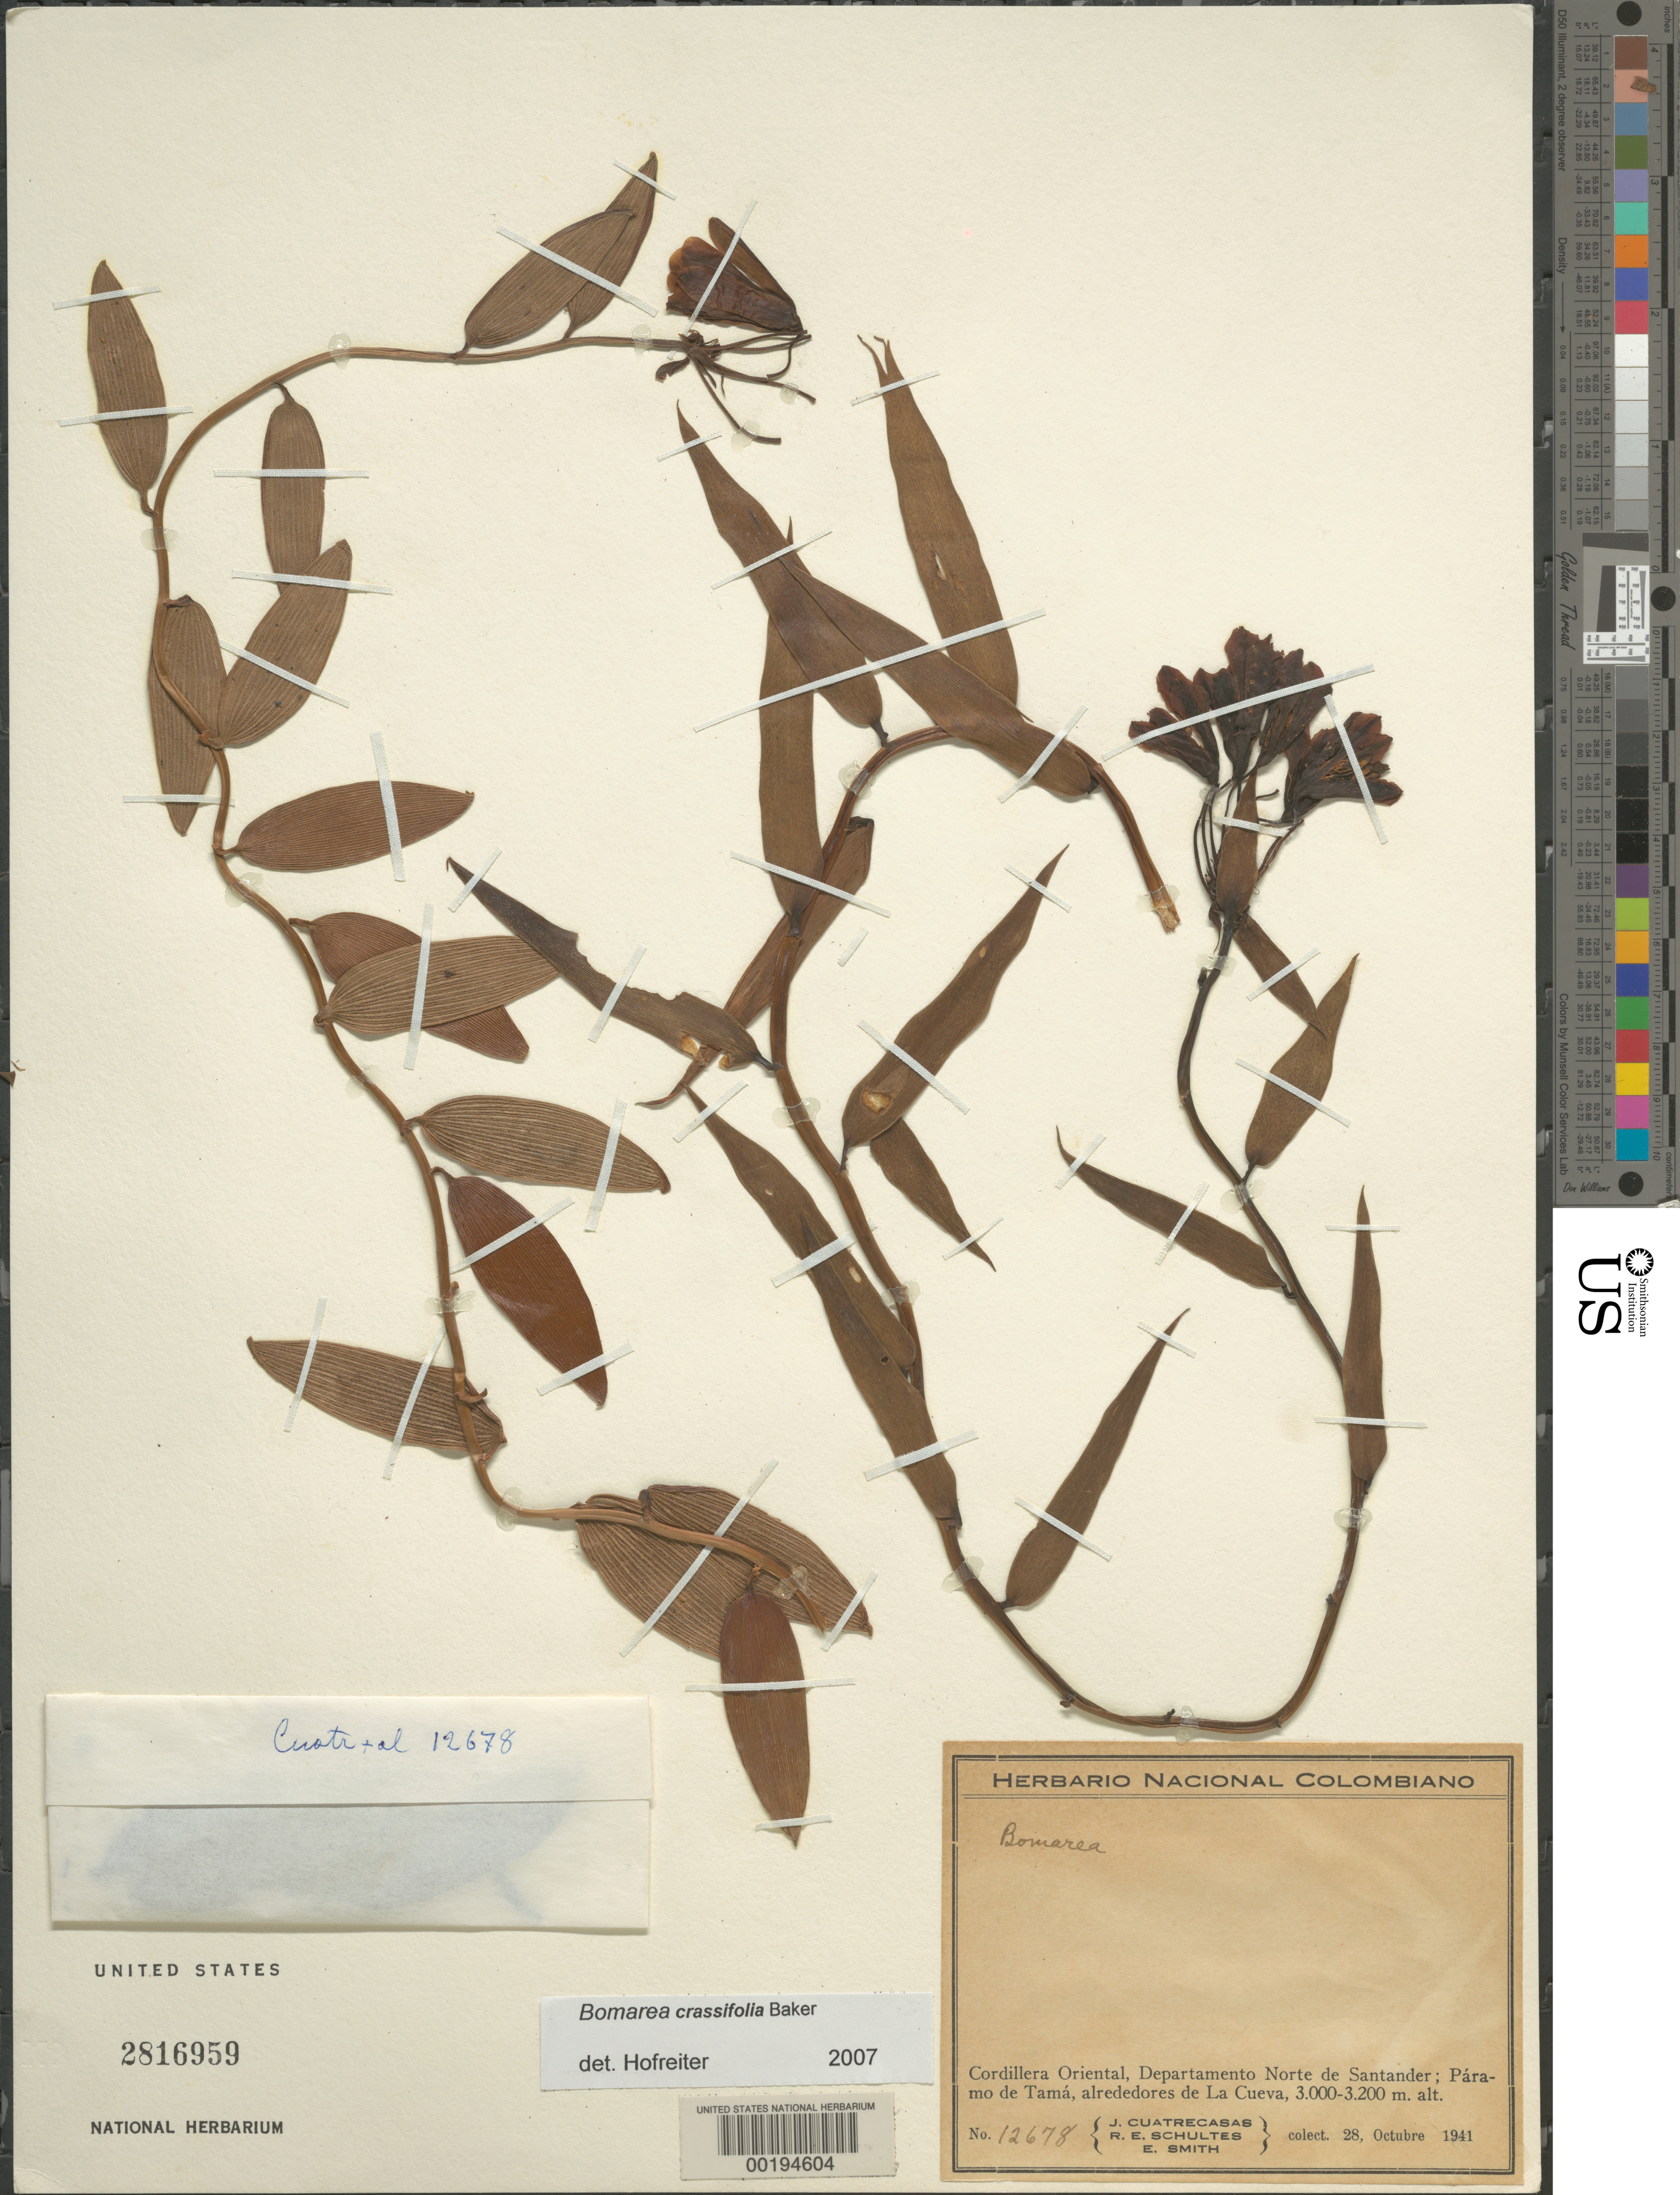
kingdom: Plantae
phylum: Tracheophyta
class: Liliopsida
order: Liliales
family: Alstroemeriaceae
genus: Bomarea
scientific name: Bomarea sp.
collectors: J. Cuatrecasas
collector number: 12678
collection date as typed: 28 Oct 1941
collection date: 1941-10-28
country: Colombia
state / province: Norte de Santander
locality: Paramo de Tama, outskirts of La Cueva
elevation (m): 3000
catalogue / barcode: US 2816959